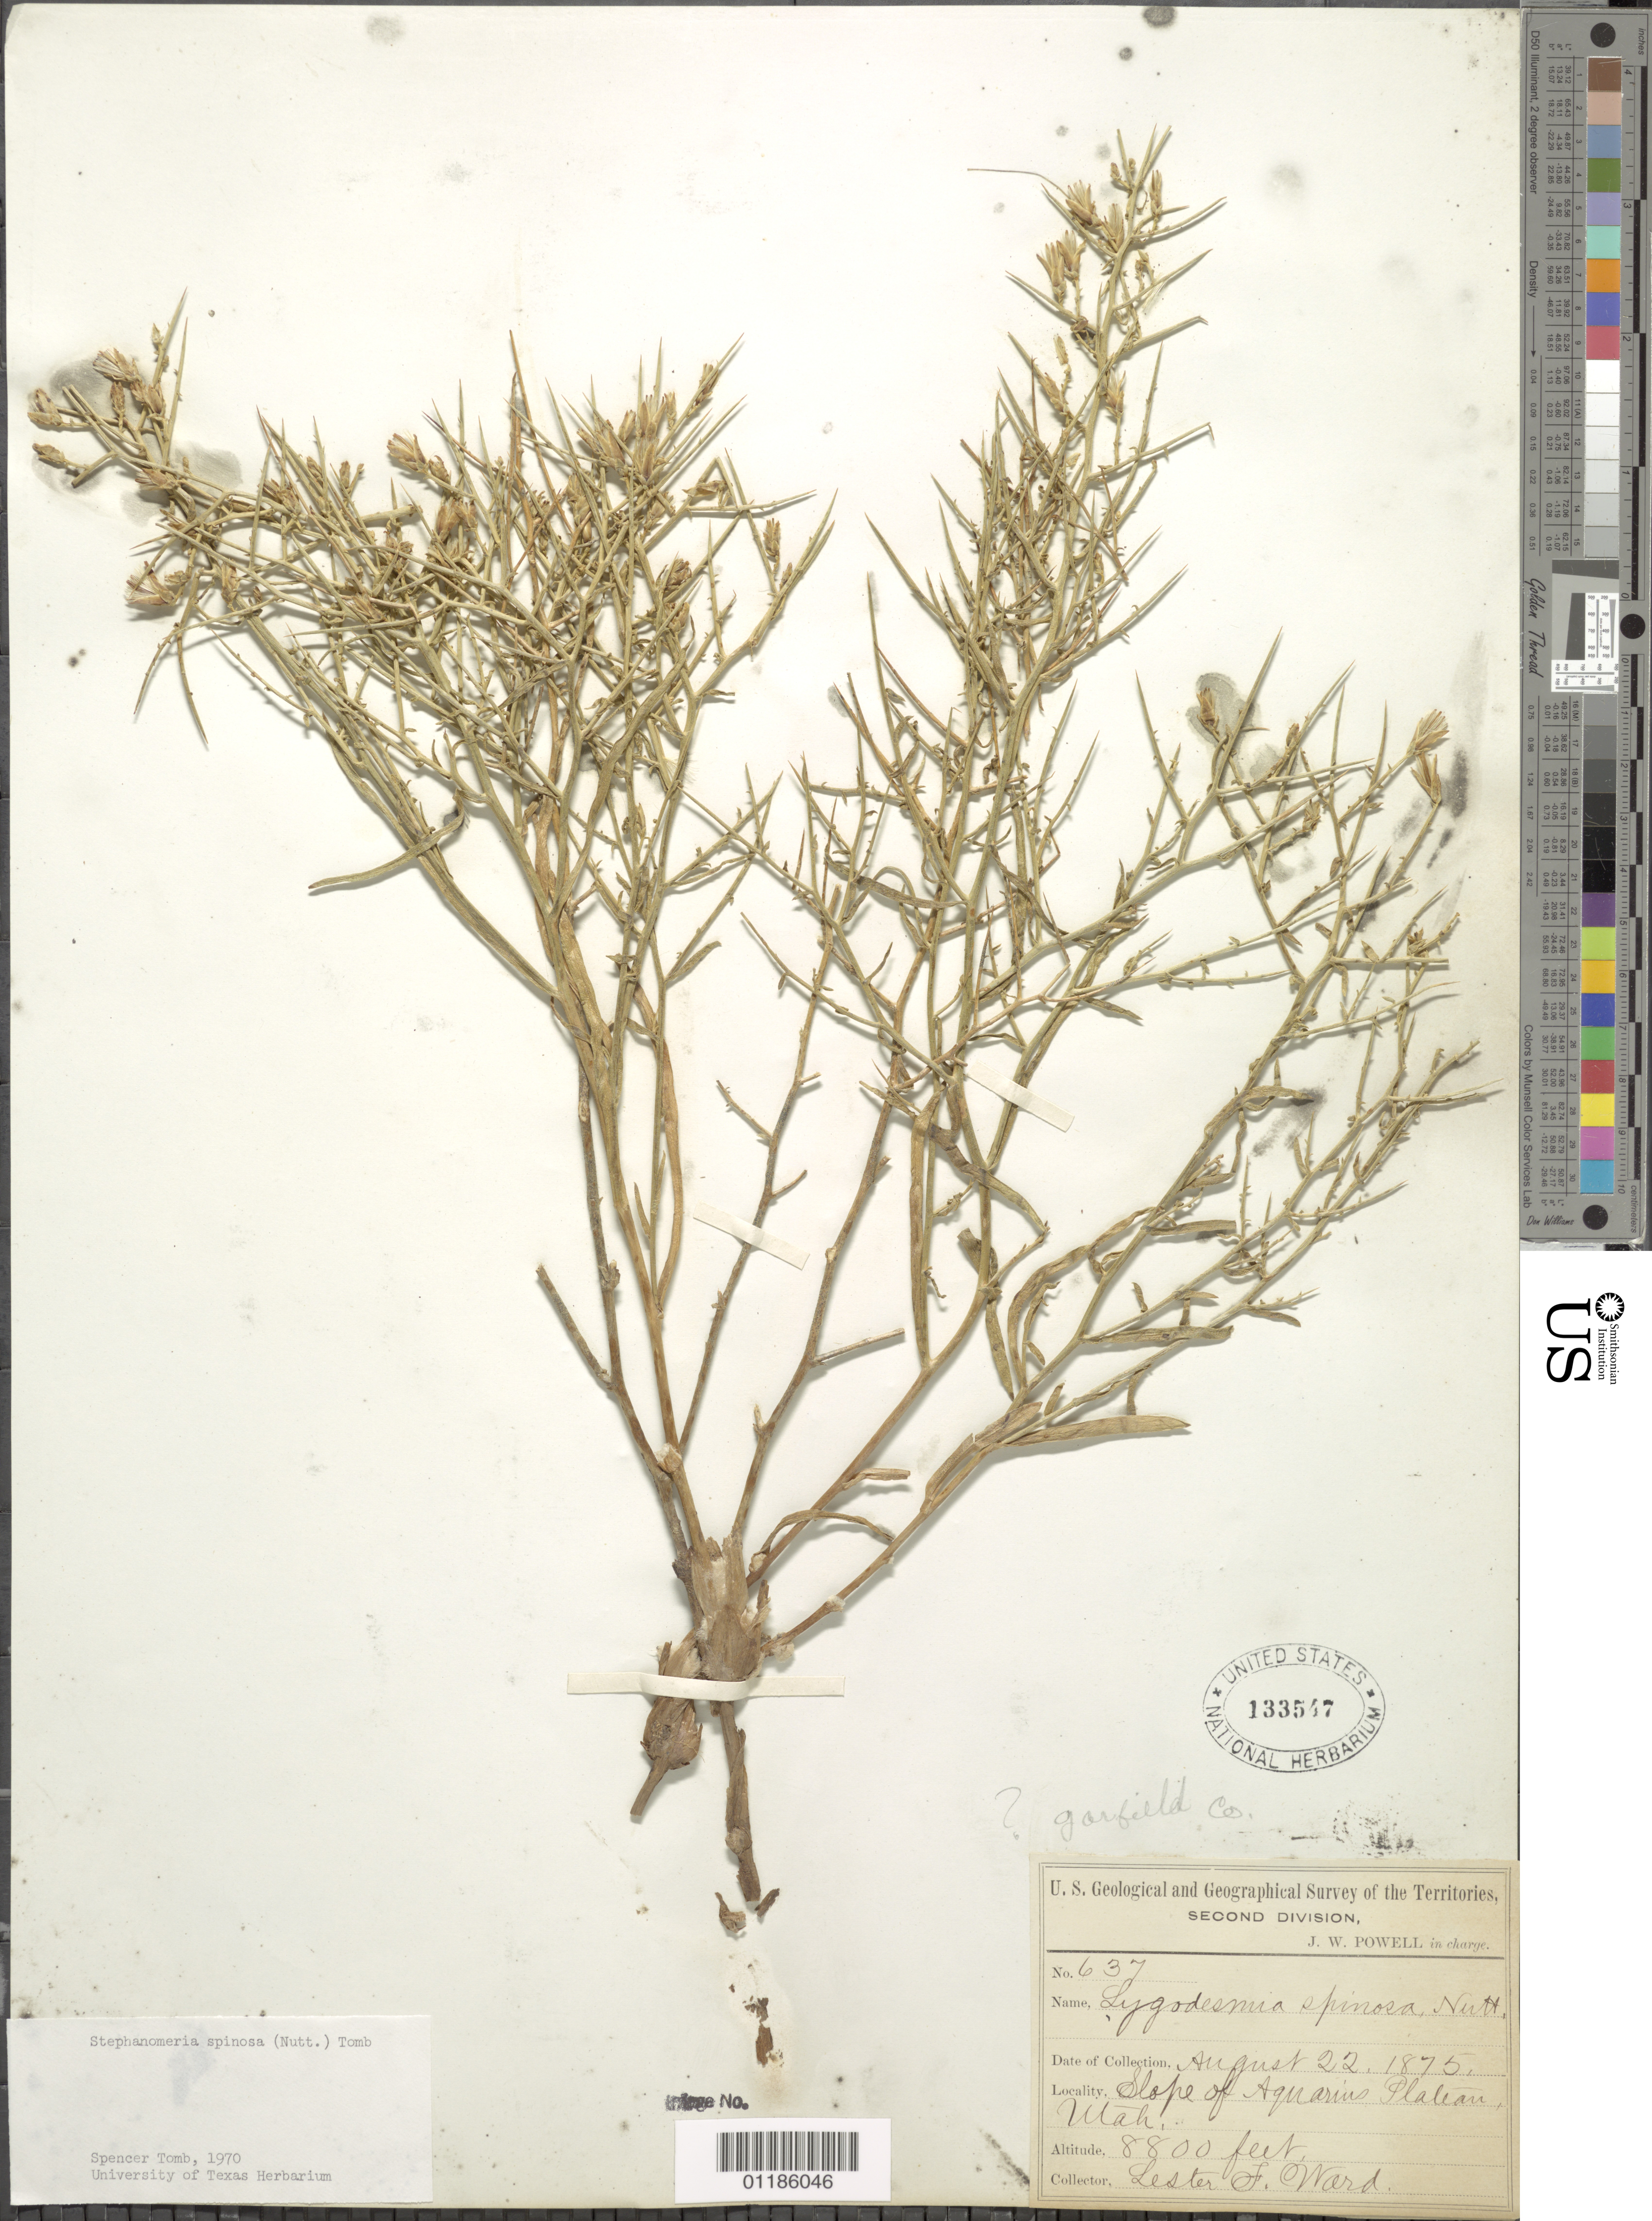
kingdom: Plantae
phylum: Tracheophyta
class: Magnoliopsida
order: Asterales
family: Asteraceae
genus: Pleiacanthus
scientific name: Pleiacanthus spinosus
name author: (Nutt.) Rydb.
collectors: L. F. Ward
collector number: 637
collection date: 1875-08-22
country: United States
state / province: Utah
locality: Slope of Aquarius Plateau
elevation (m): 2682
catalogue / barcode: US 133547